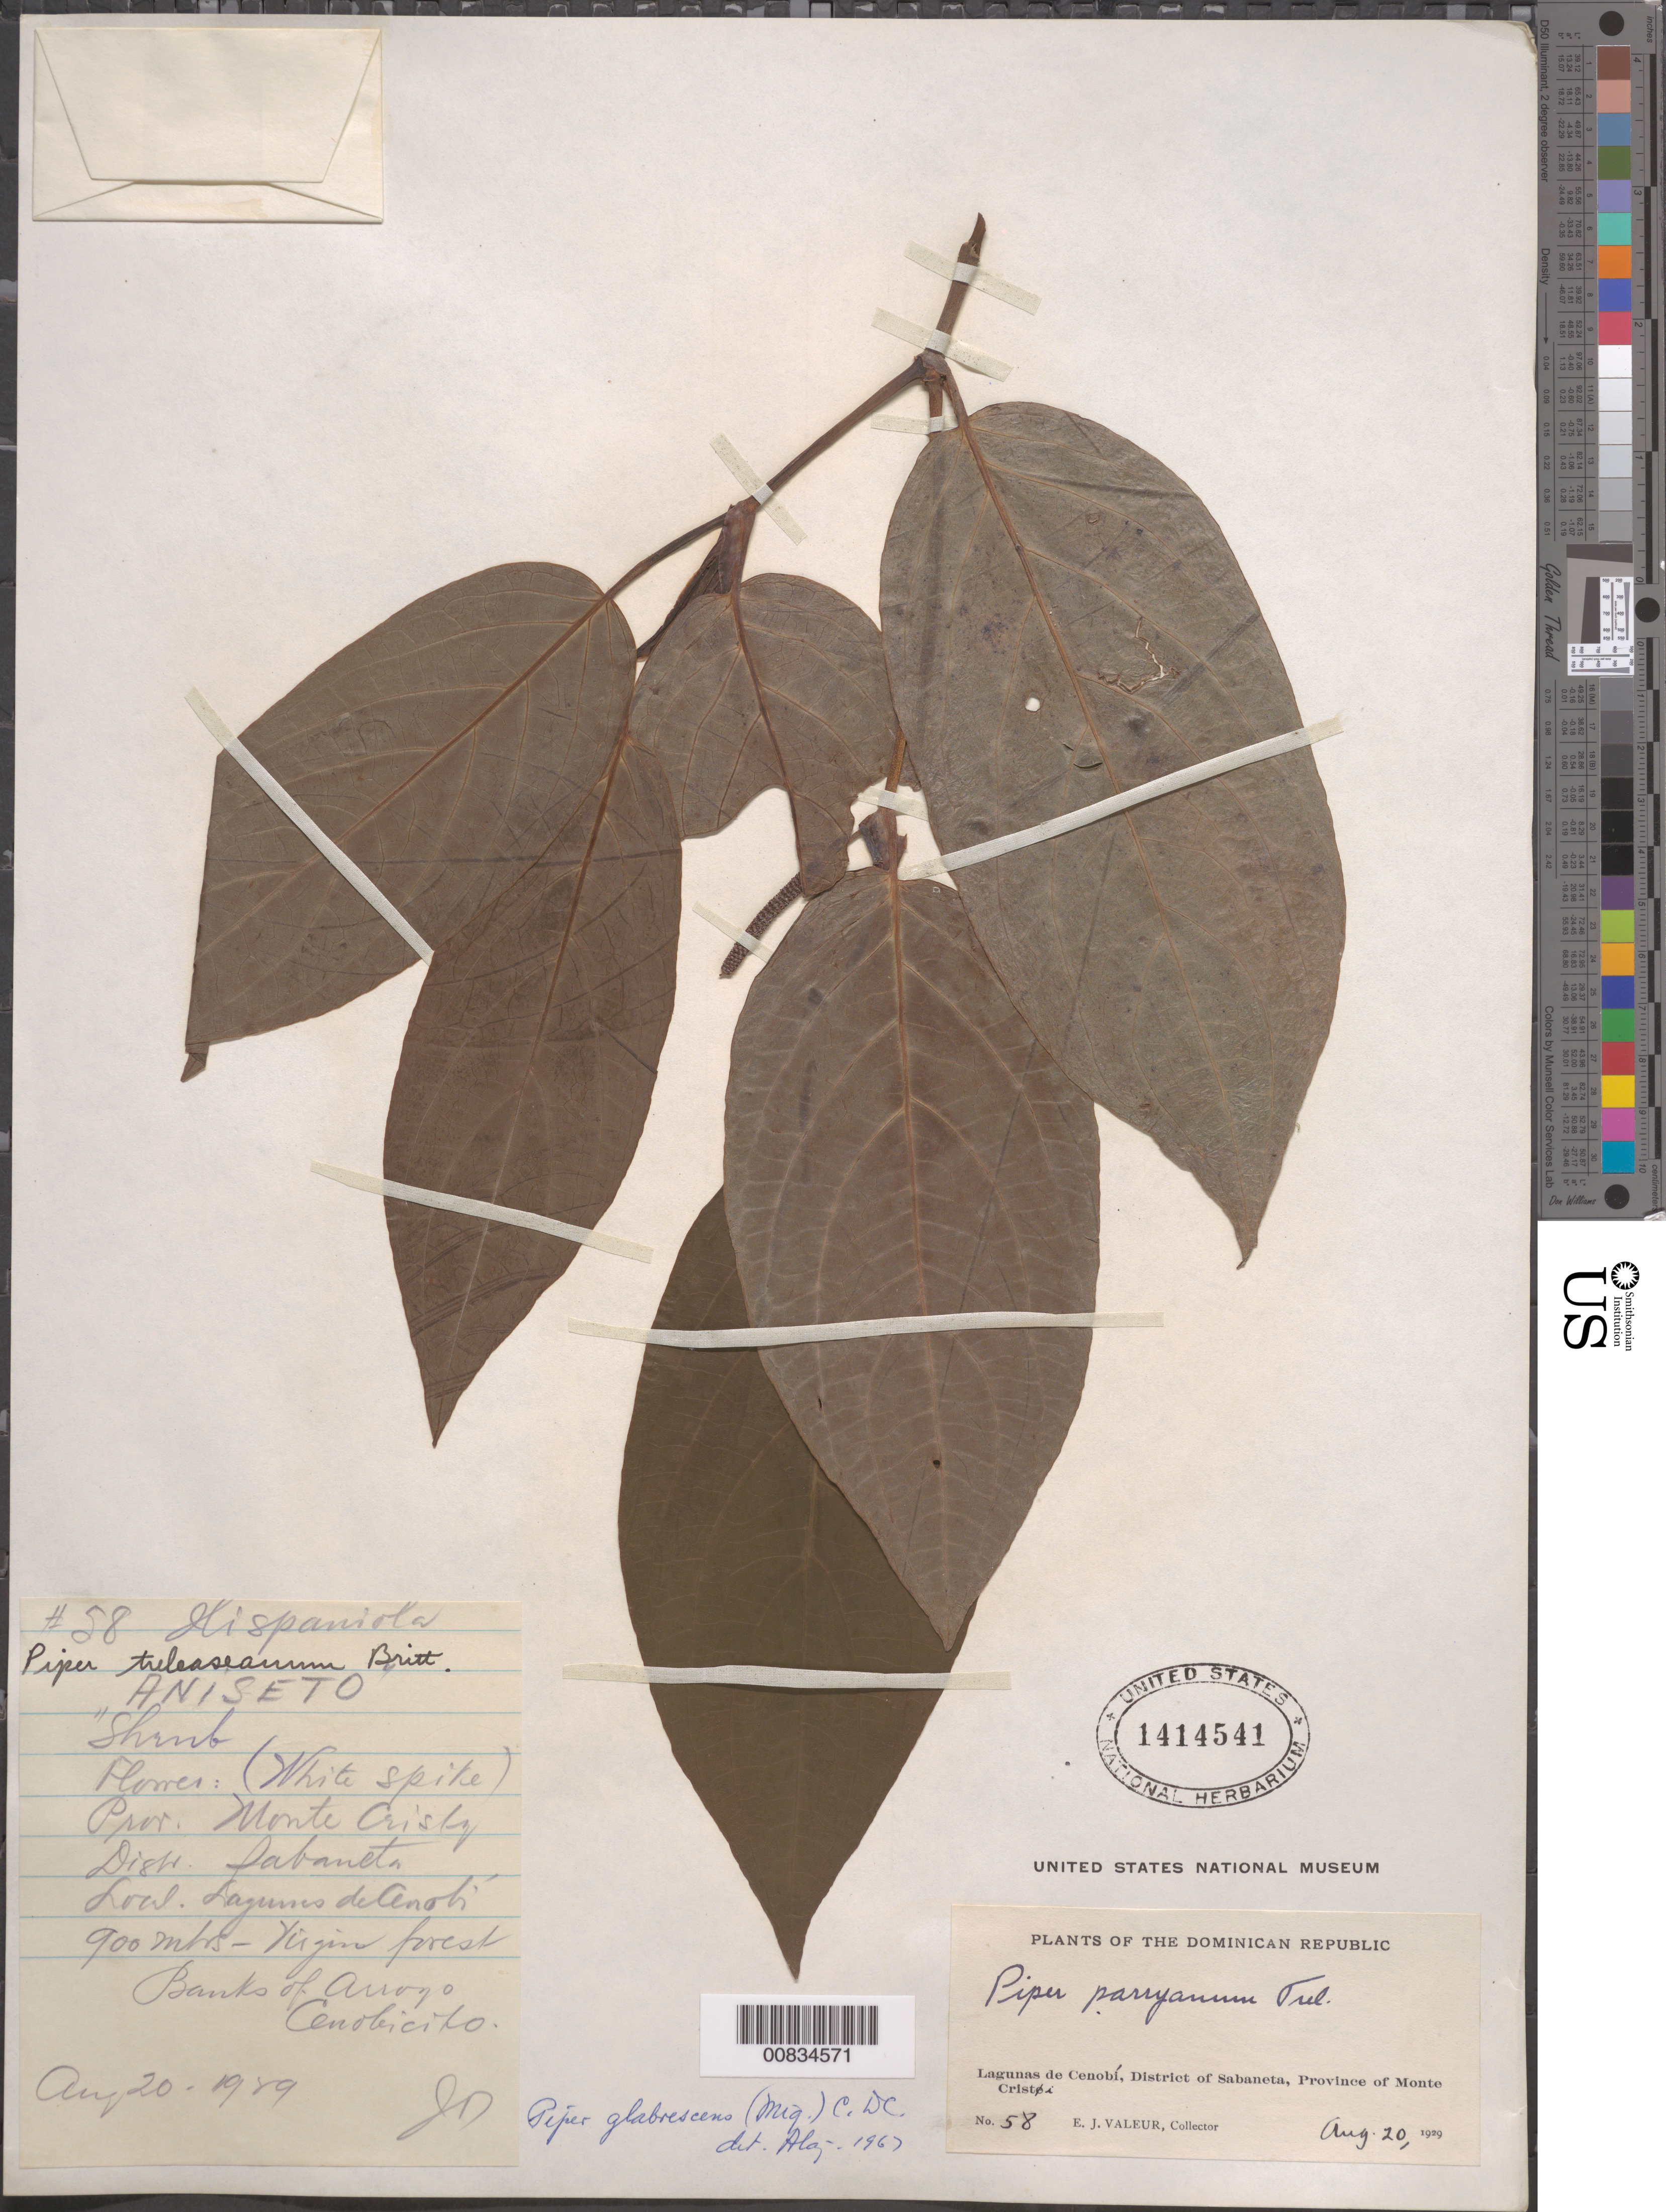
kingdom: Plantae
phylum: Tracheophyta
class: Magnoliopsida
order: Piperales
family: Piperaceae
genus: Piper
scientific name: Piper glabrescens var. venezuelense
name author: (C. DC.) Trel. & Yunck.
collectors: E. Valeur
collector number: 58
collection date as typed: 20 Aug 1929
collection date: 1929-08-20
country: Dominican Republic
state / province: Monte Cristi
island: Hispaniola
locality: Lagunas de Cenobí, District of Sabaneta. Banks of Arroyo Cenobicito.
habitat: Banks of arroyo. Virgin forest.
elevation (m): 900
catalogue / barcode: US 1414541